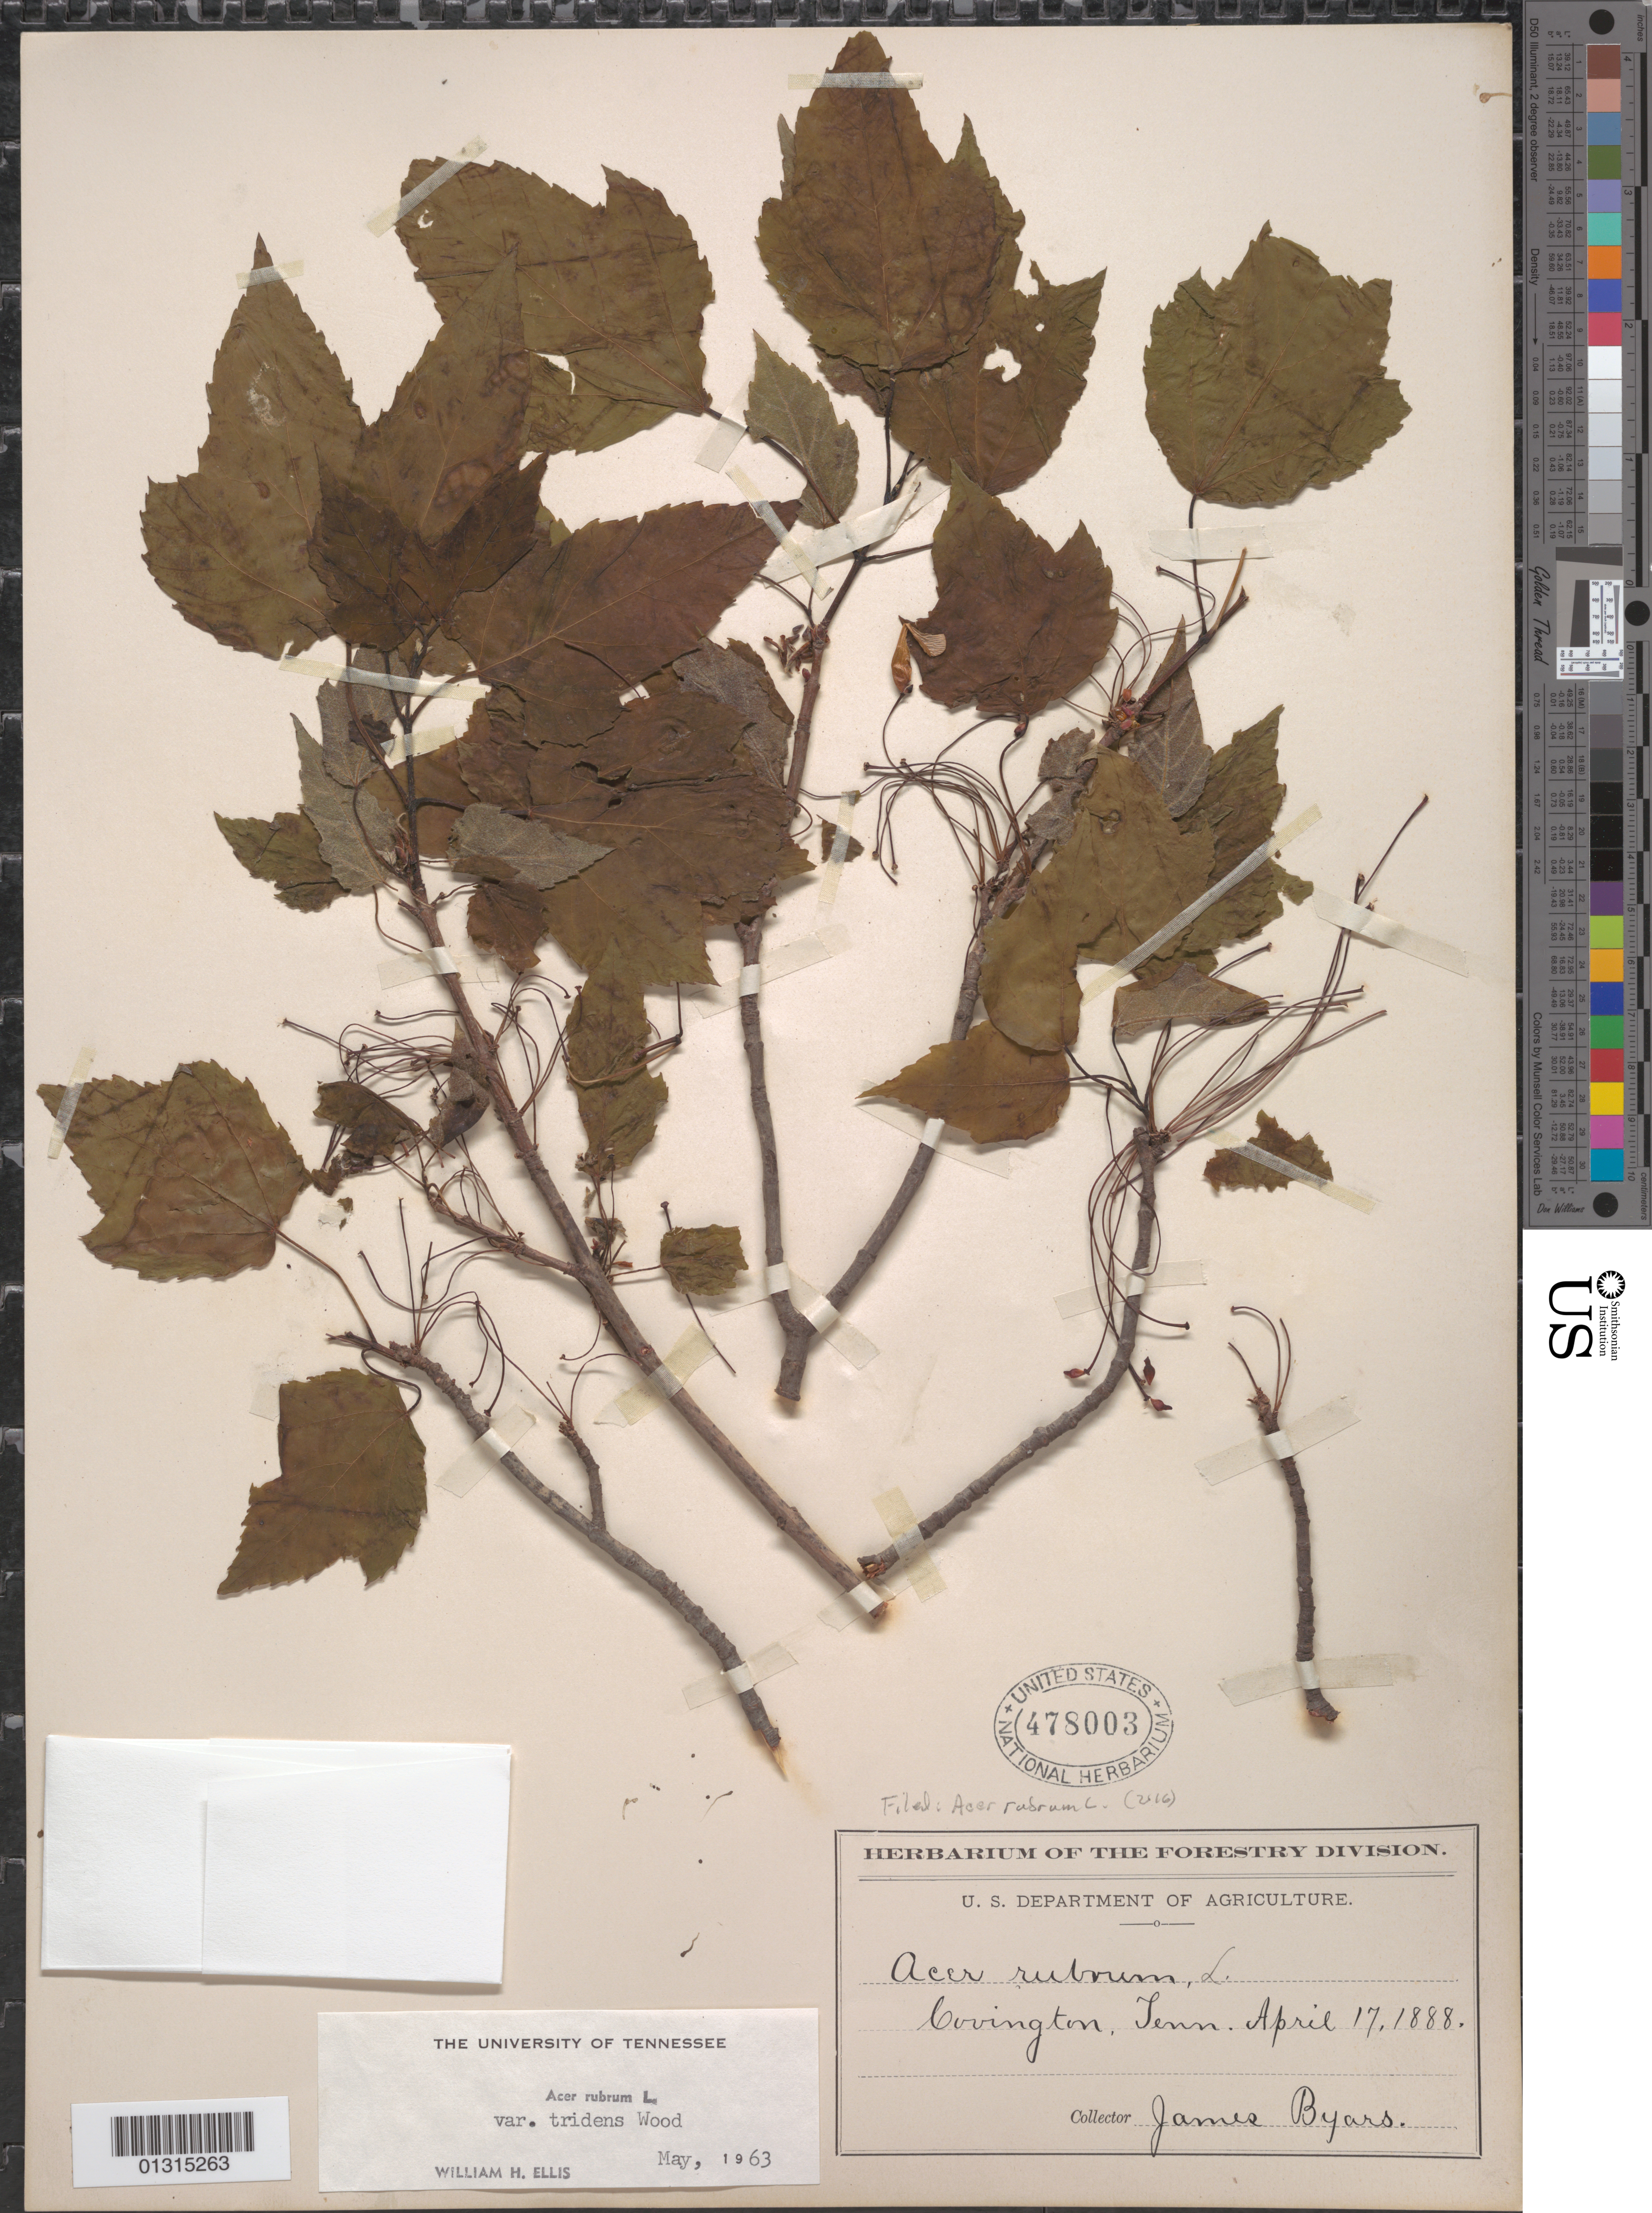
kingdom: Plantae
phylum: Tracheophyta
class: Magnoliopsida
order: Sapindales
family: Sapindaceae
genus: Acer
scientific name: Acer rubrum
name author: L.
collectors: J. Byars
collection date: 1888-04-17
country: United States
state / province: Tennessee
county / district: Tipton County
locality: Covington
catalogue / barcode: US 478003